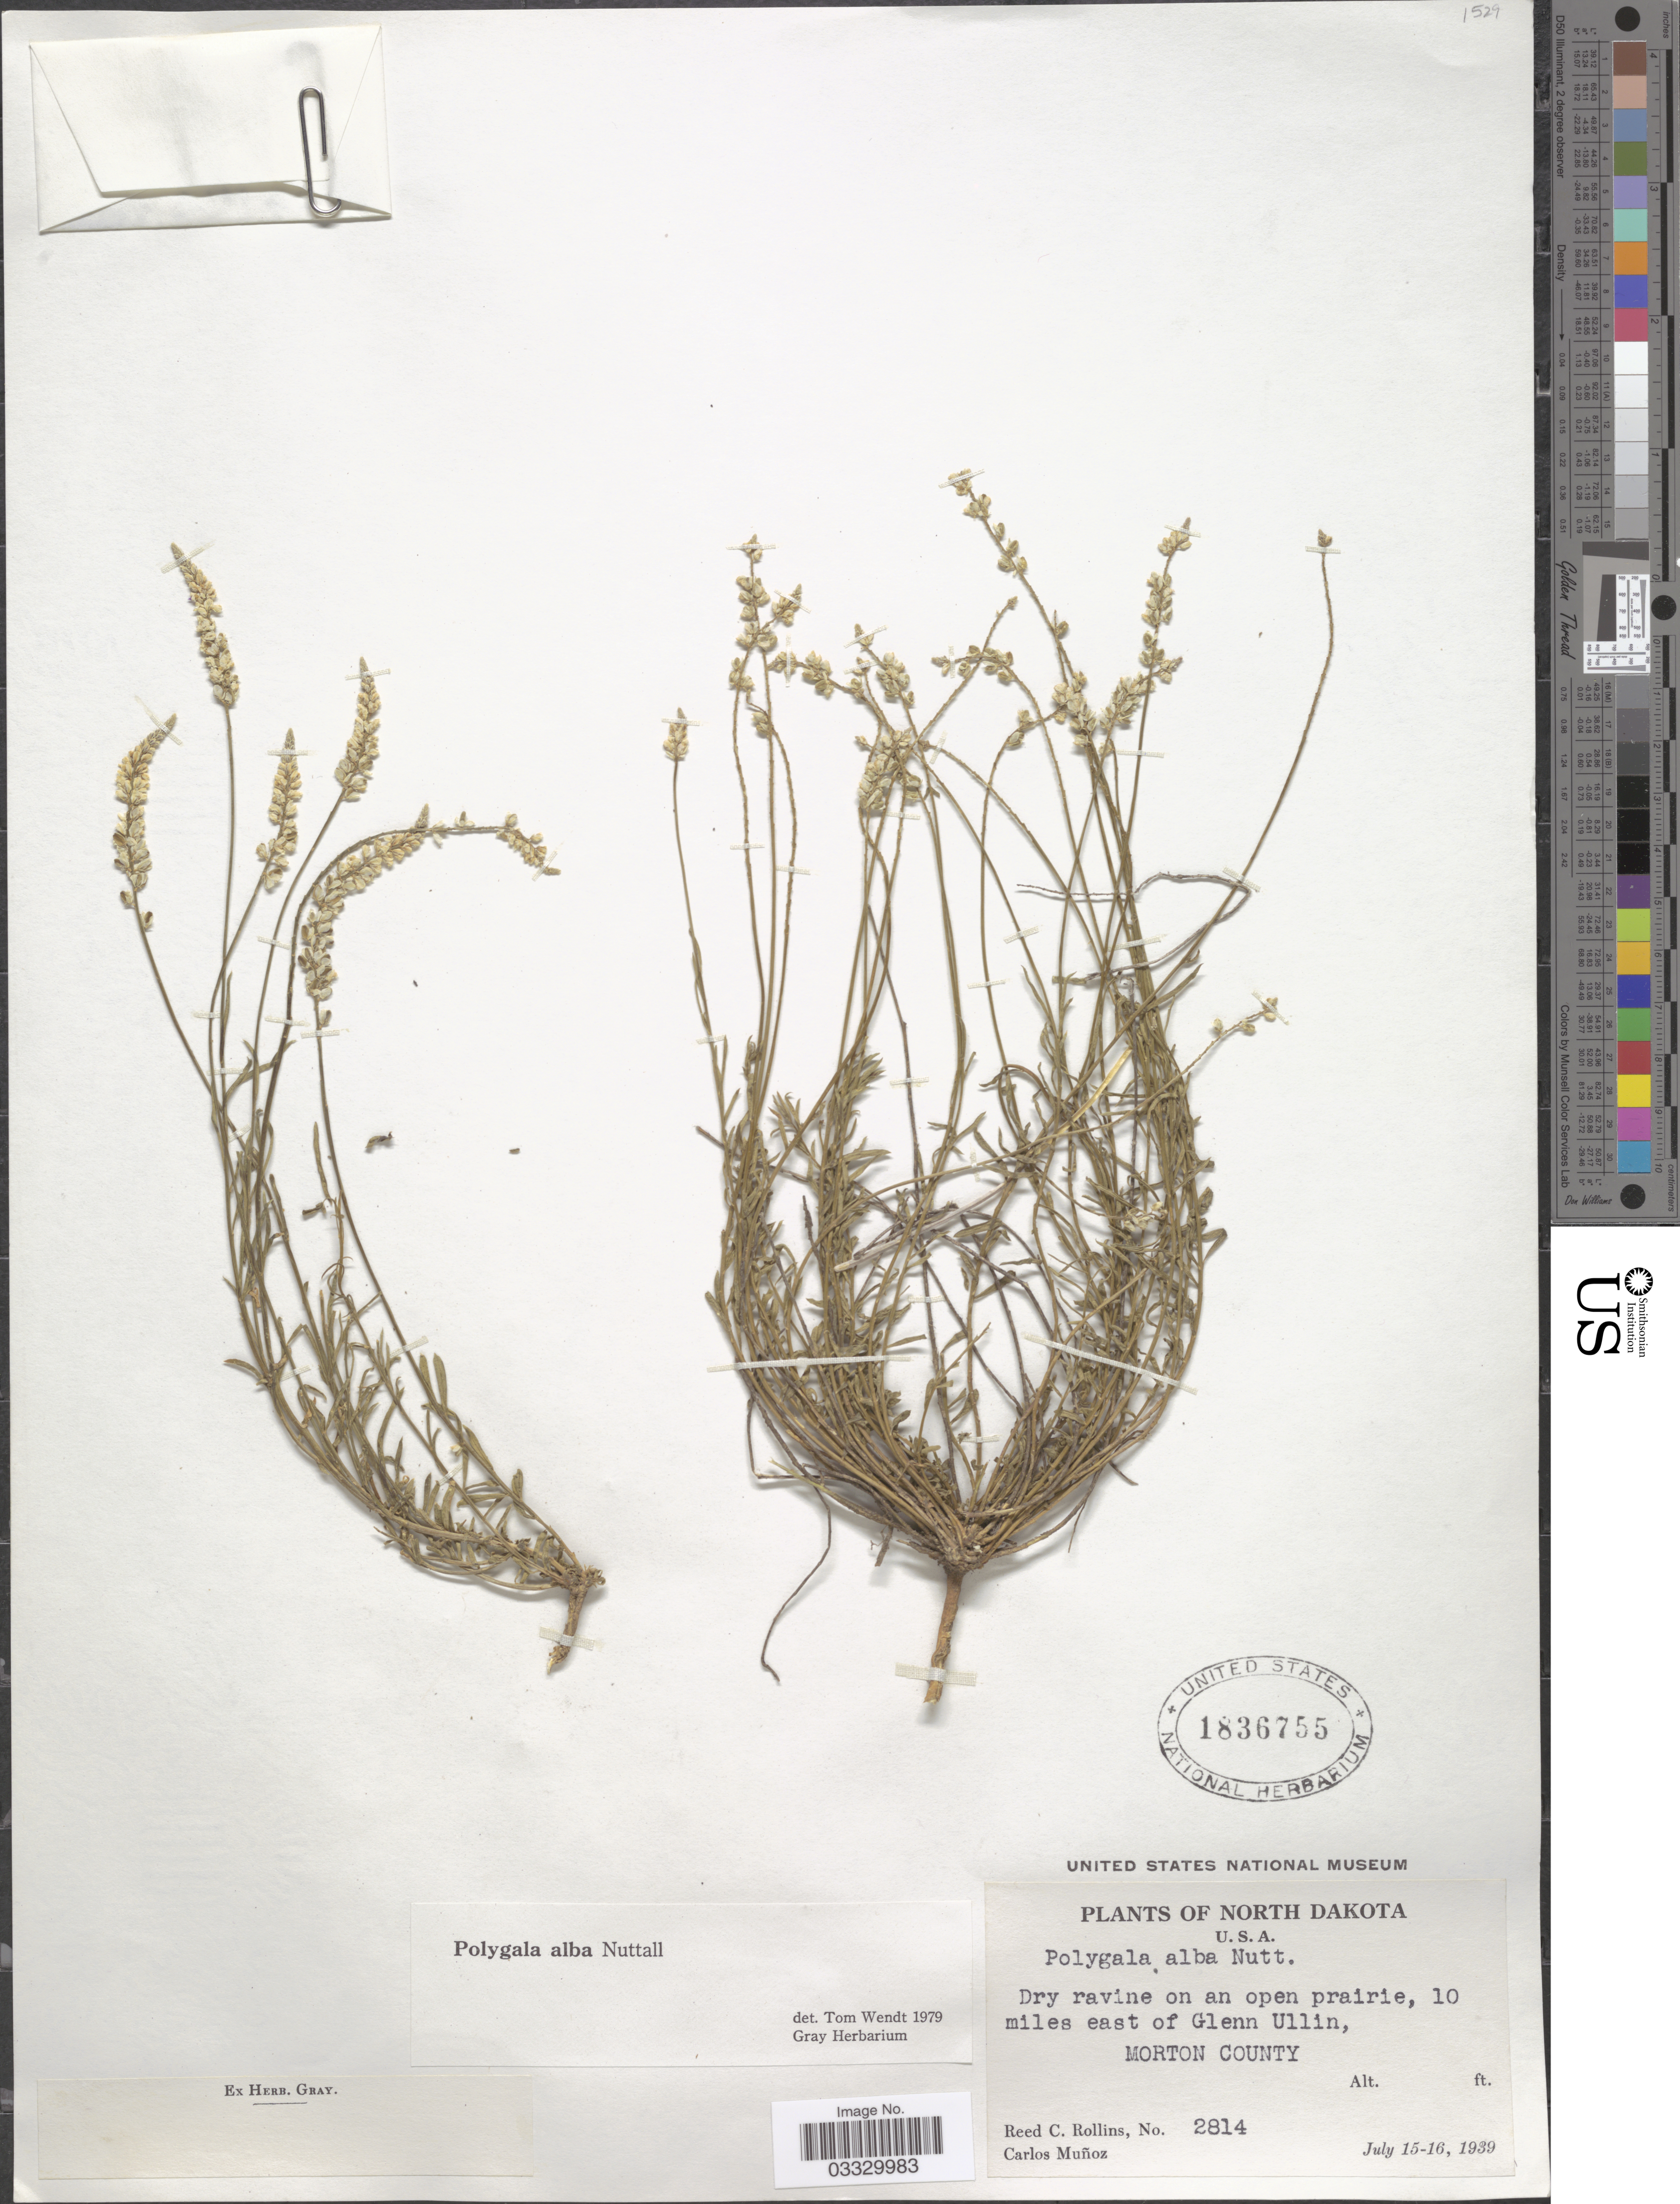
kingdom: Plantae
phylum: Tracheophyta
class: Magnoliopsida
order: Fabales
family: Polygalaceae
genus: Polygala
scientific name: Polygala alba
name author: Nutt.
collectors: R. C. Rollins & C. Muñoz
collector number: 2814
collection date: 1939-07-15/1939-07-16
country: United States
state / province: North Dakota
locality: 10 miles east of Glenn Ullin, Morton County.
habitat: dry ravine on an open prairie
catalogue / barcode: US 1836755